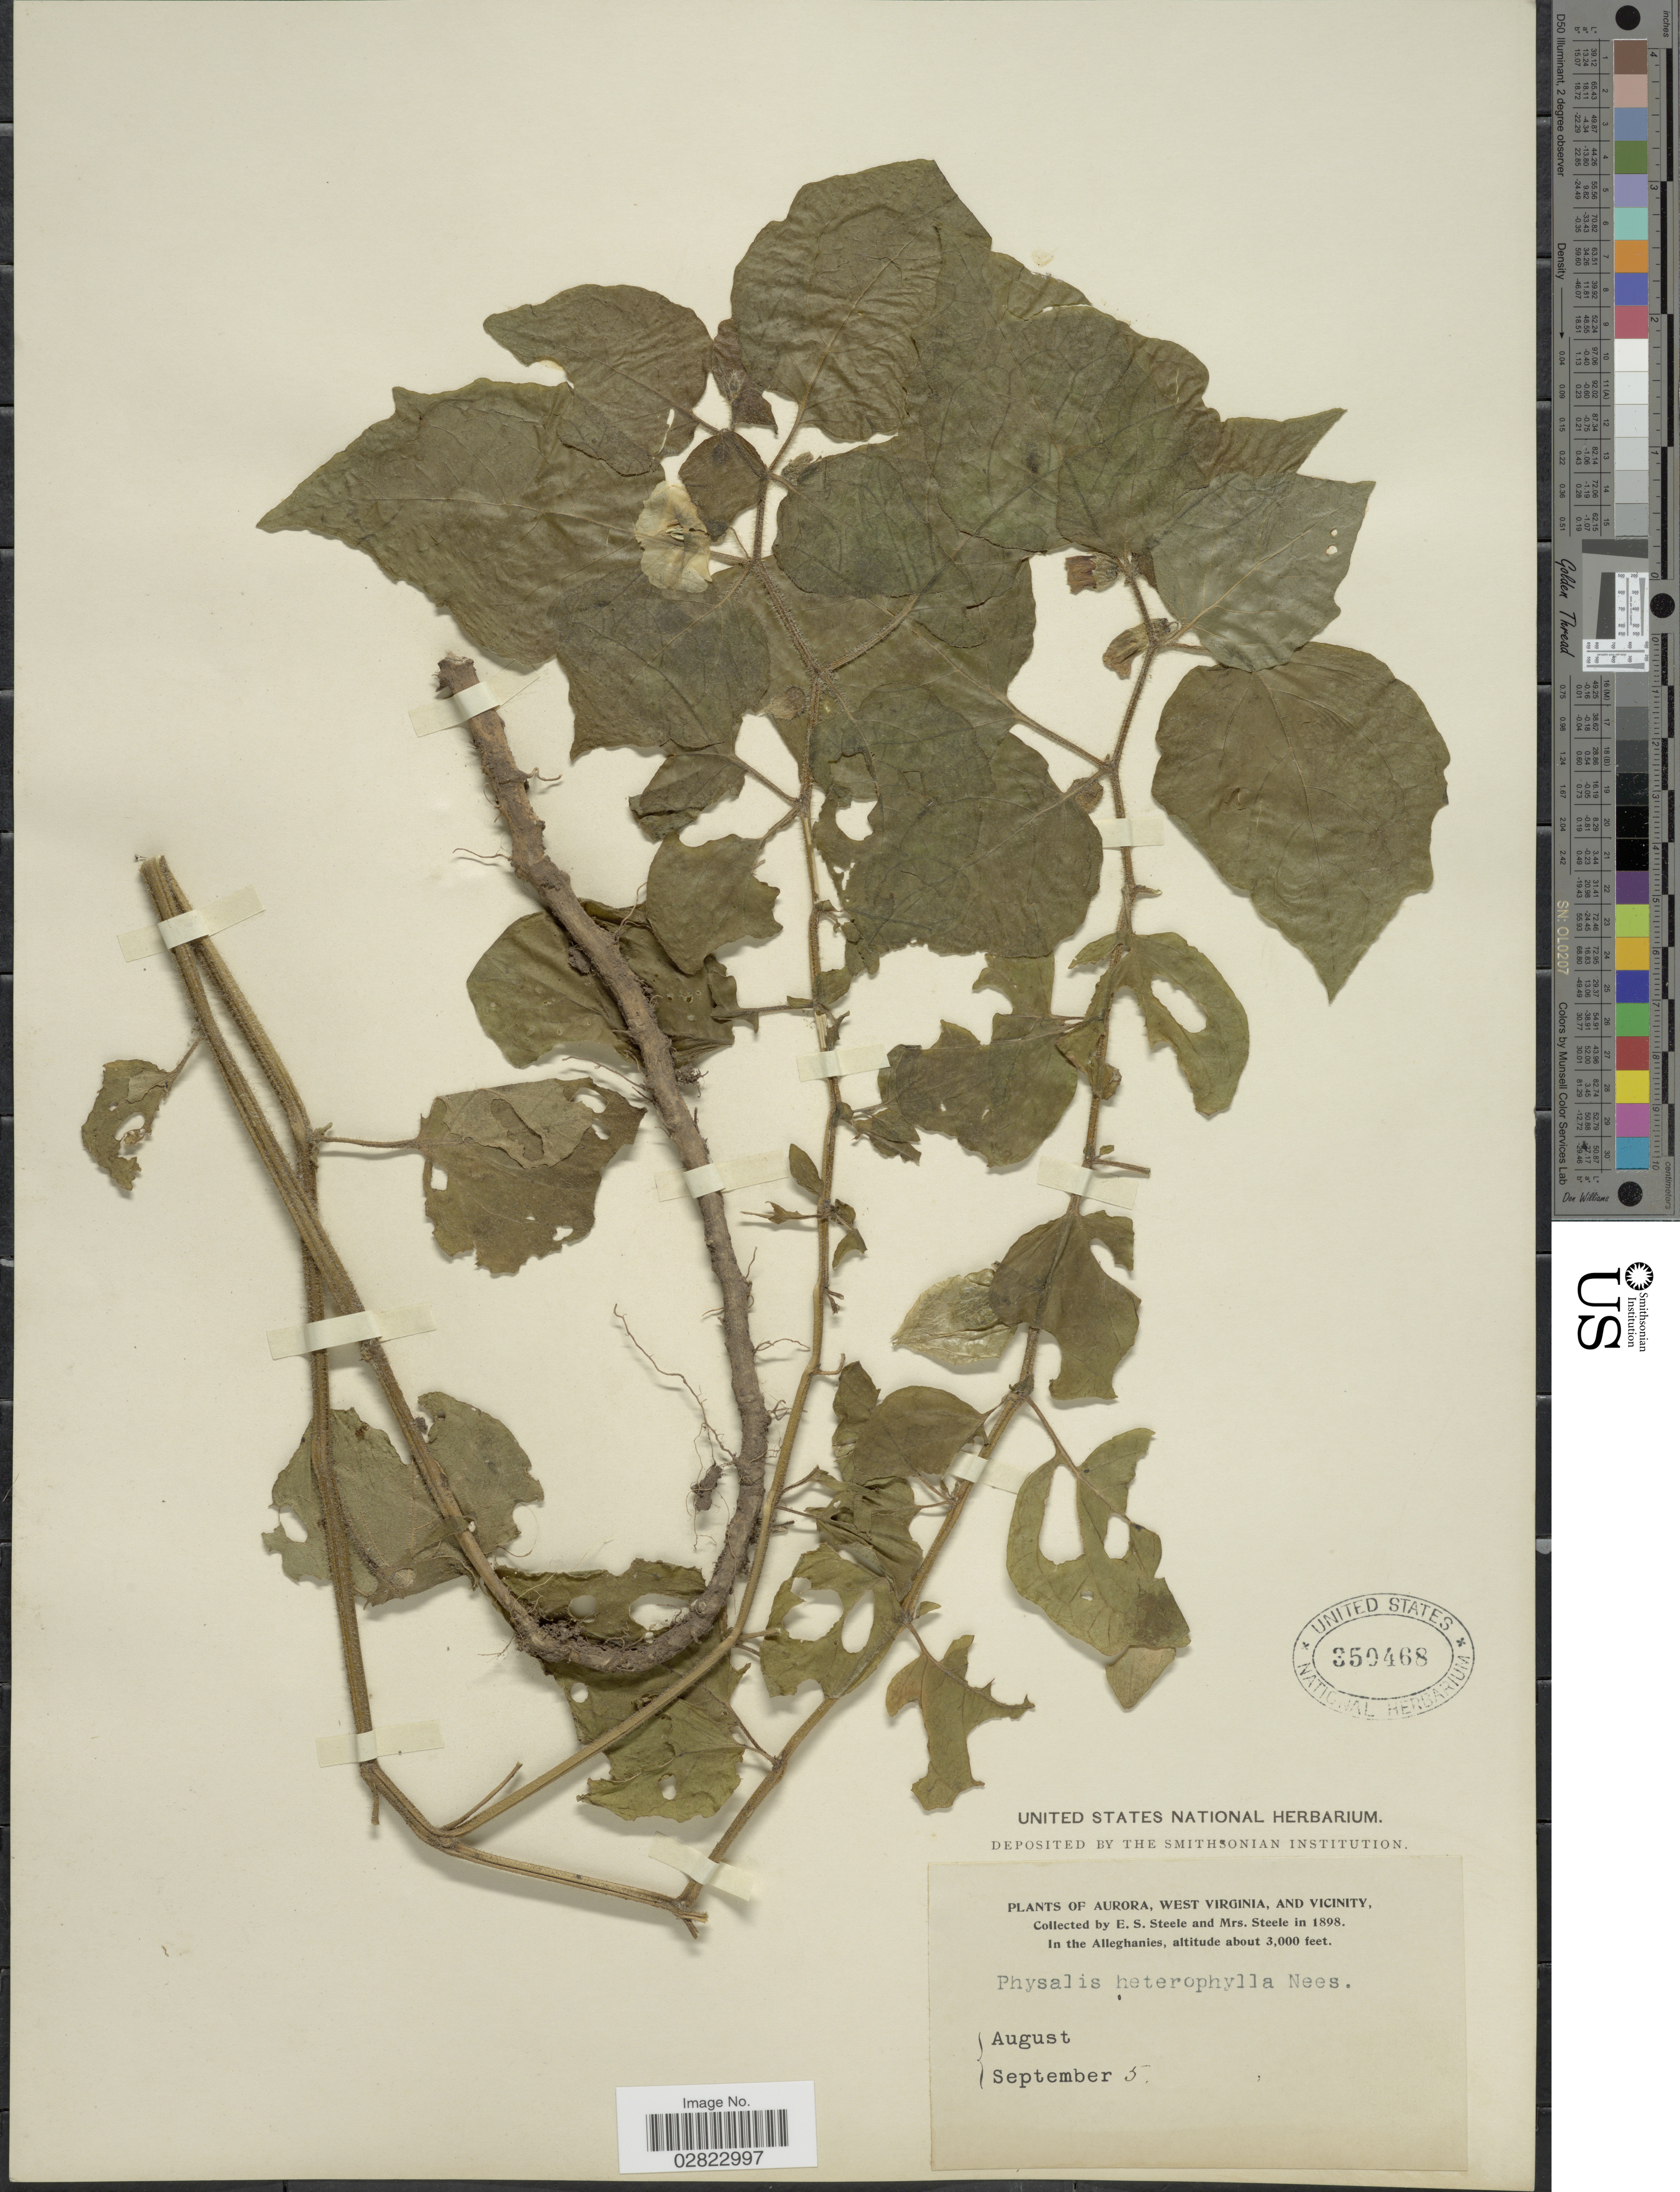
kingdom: Plantae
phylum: Tracheophyta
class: Magnoliopsida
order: Solanales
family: Solanaceae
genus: Physalis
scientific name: Physalis ambigua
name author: (A. Gray) Britton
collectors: E. Steele & Mrs. E. S. Steele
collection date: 1898-09-05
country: United States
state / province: West Virginia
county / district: Preston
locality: Aurora, West Virginia, and vicinity. In the Alleghanies.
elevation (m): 914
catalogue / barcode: US 350468